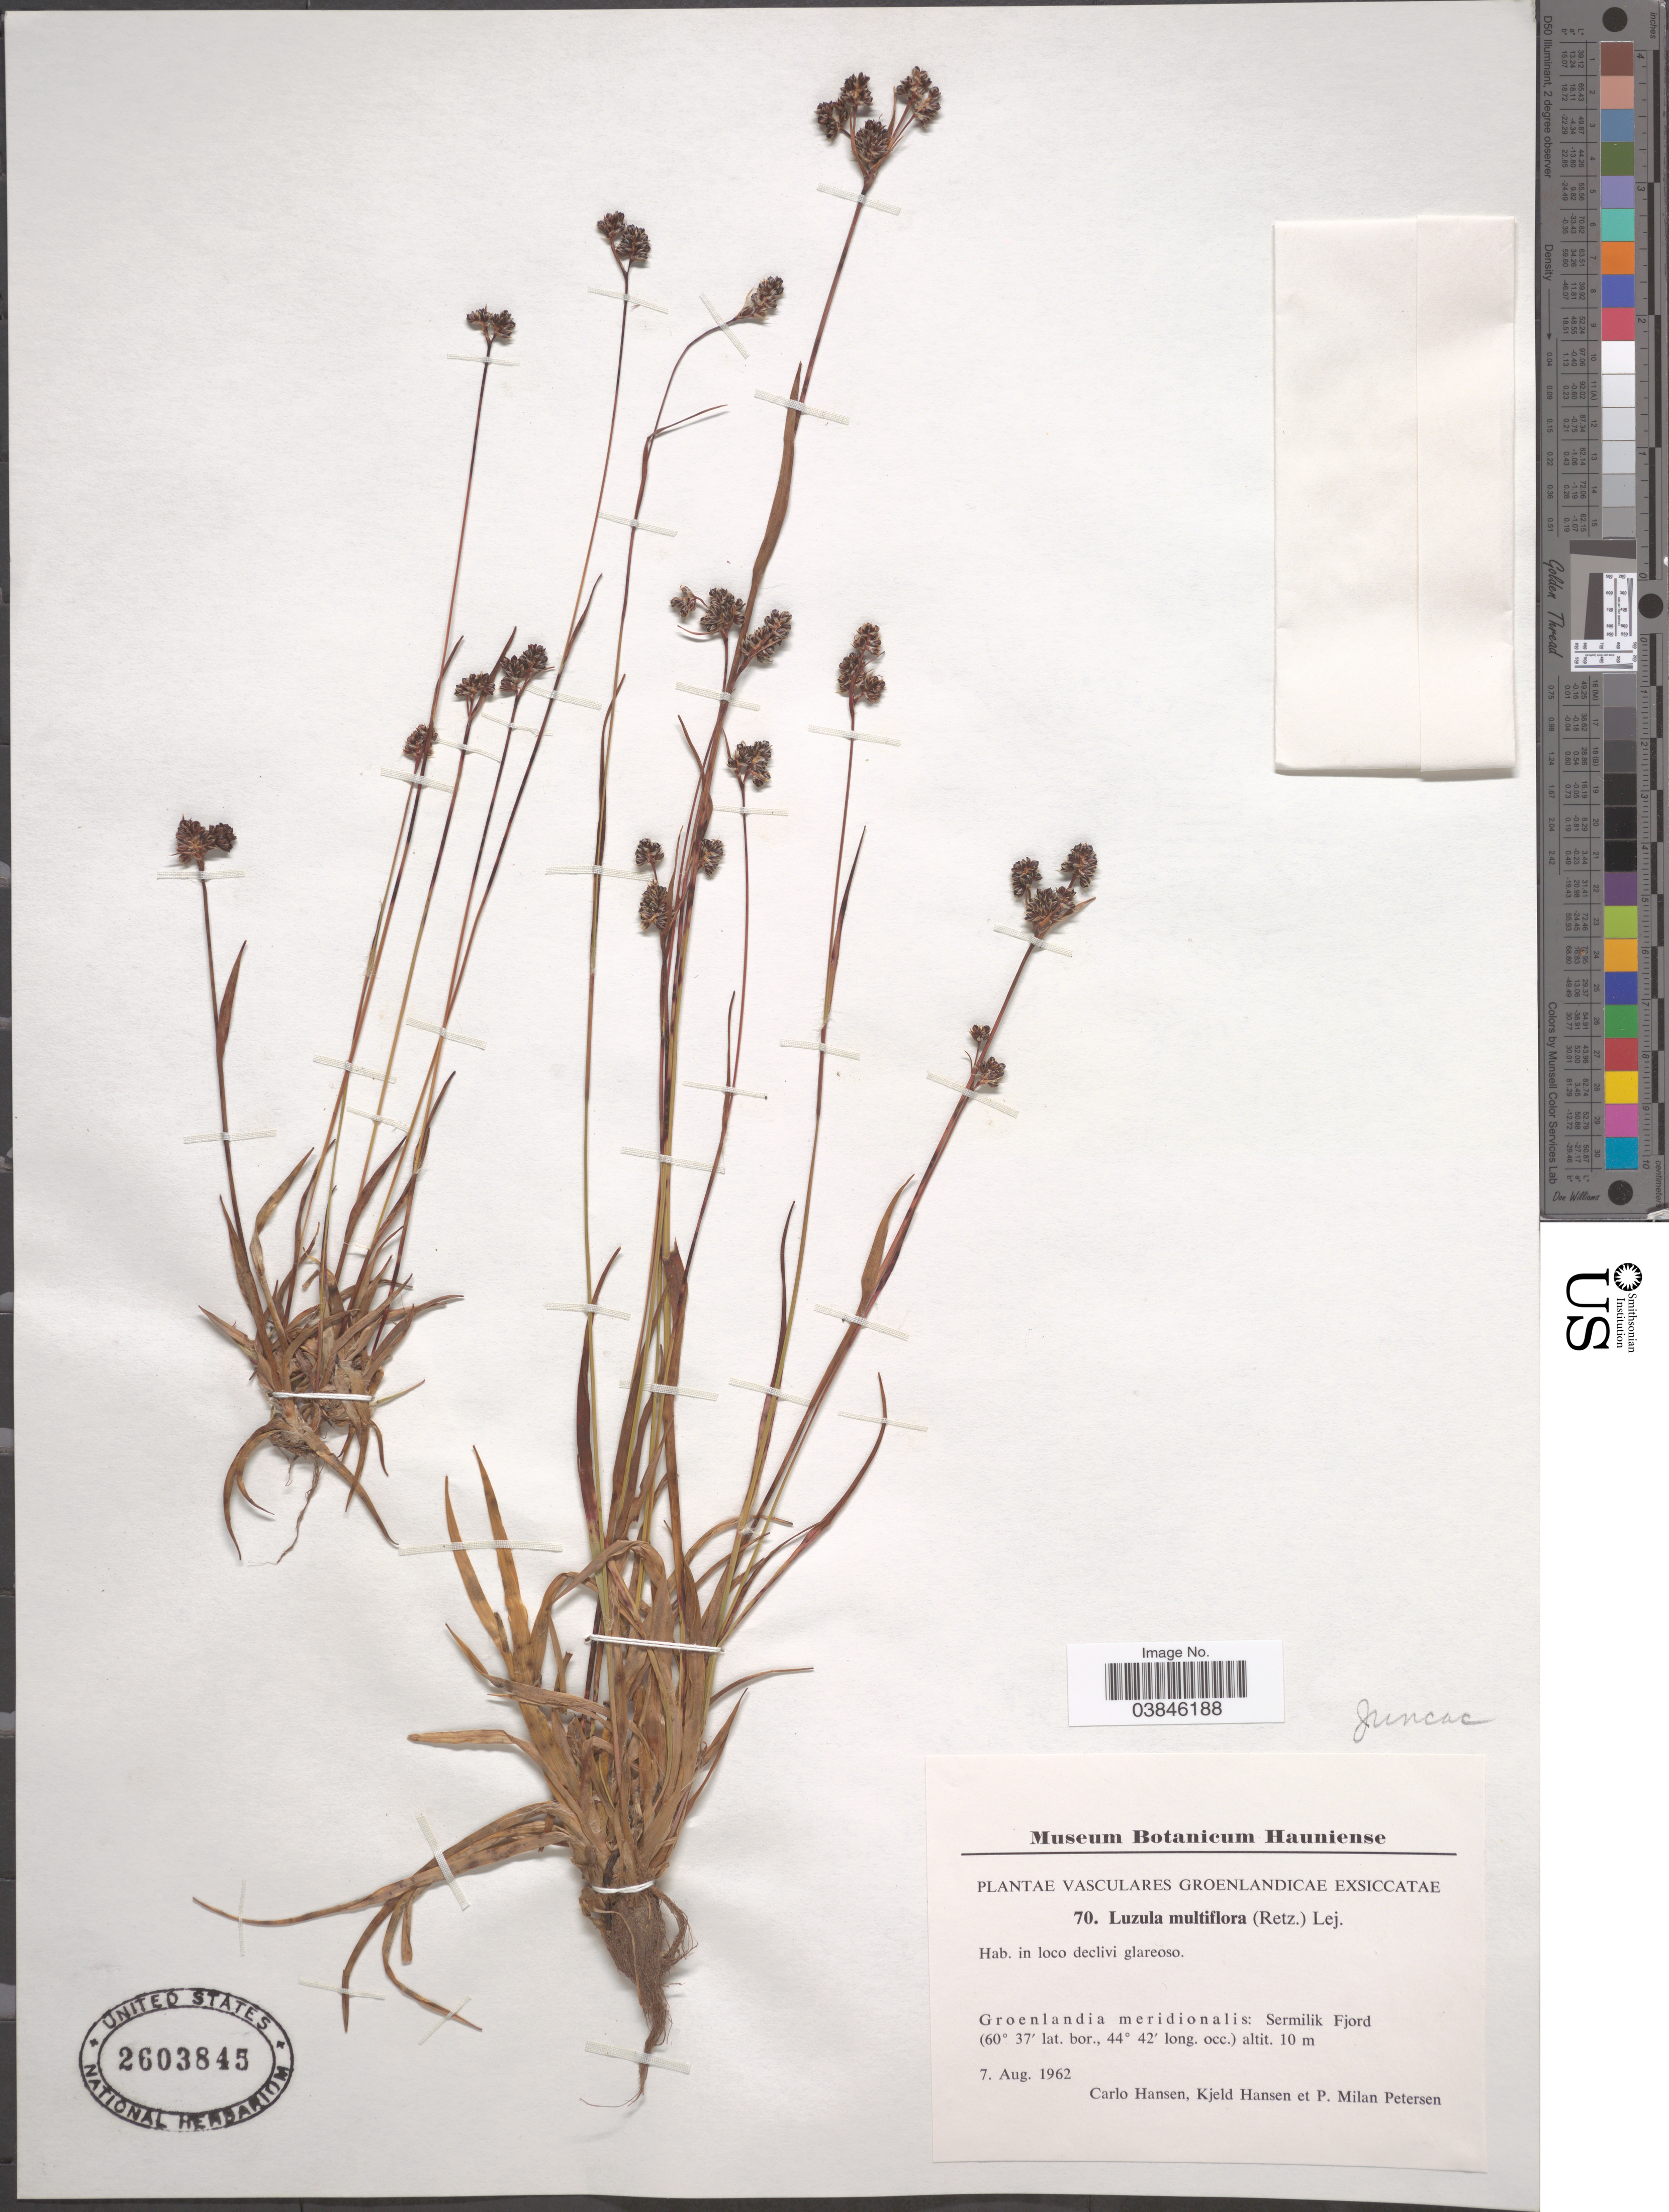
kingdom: Plantae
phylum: Tracheophyta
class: Liliopsida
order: Poales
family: Juncaceae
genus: Luzula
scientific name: Luzula multiflora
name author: (Ehrh.) Lej.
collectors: C. Hansen, K. Hansen & P. Petersen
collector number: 70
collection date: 1962-08-07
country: Greenland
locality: Groenlandia meridionalis: Sermilik Fjord.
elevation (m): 10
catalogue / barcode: US 2603845